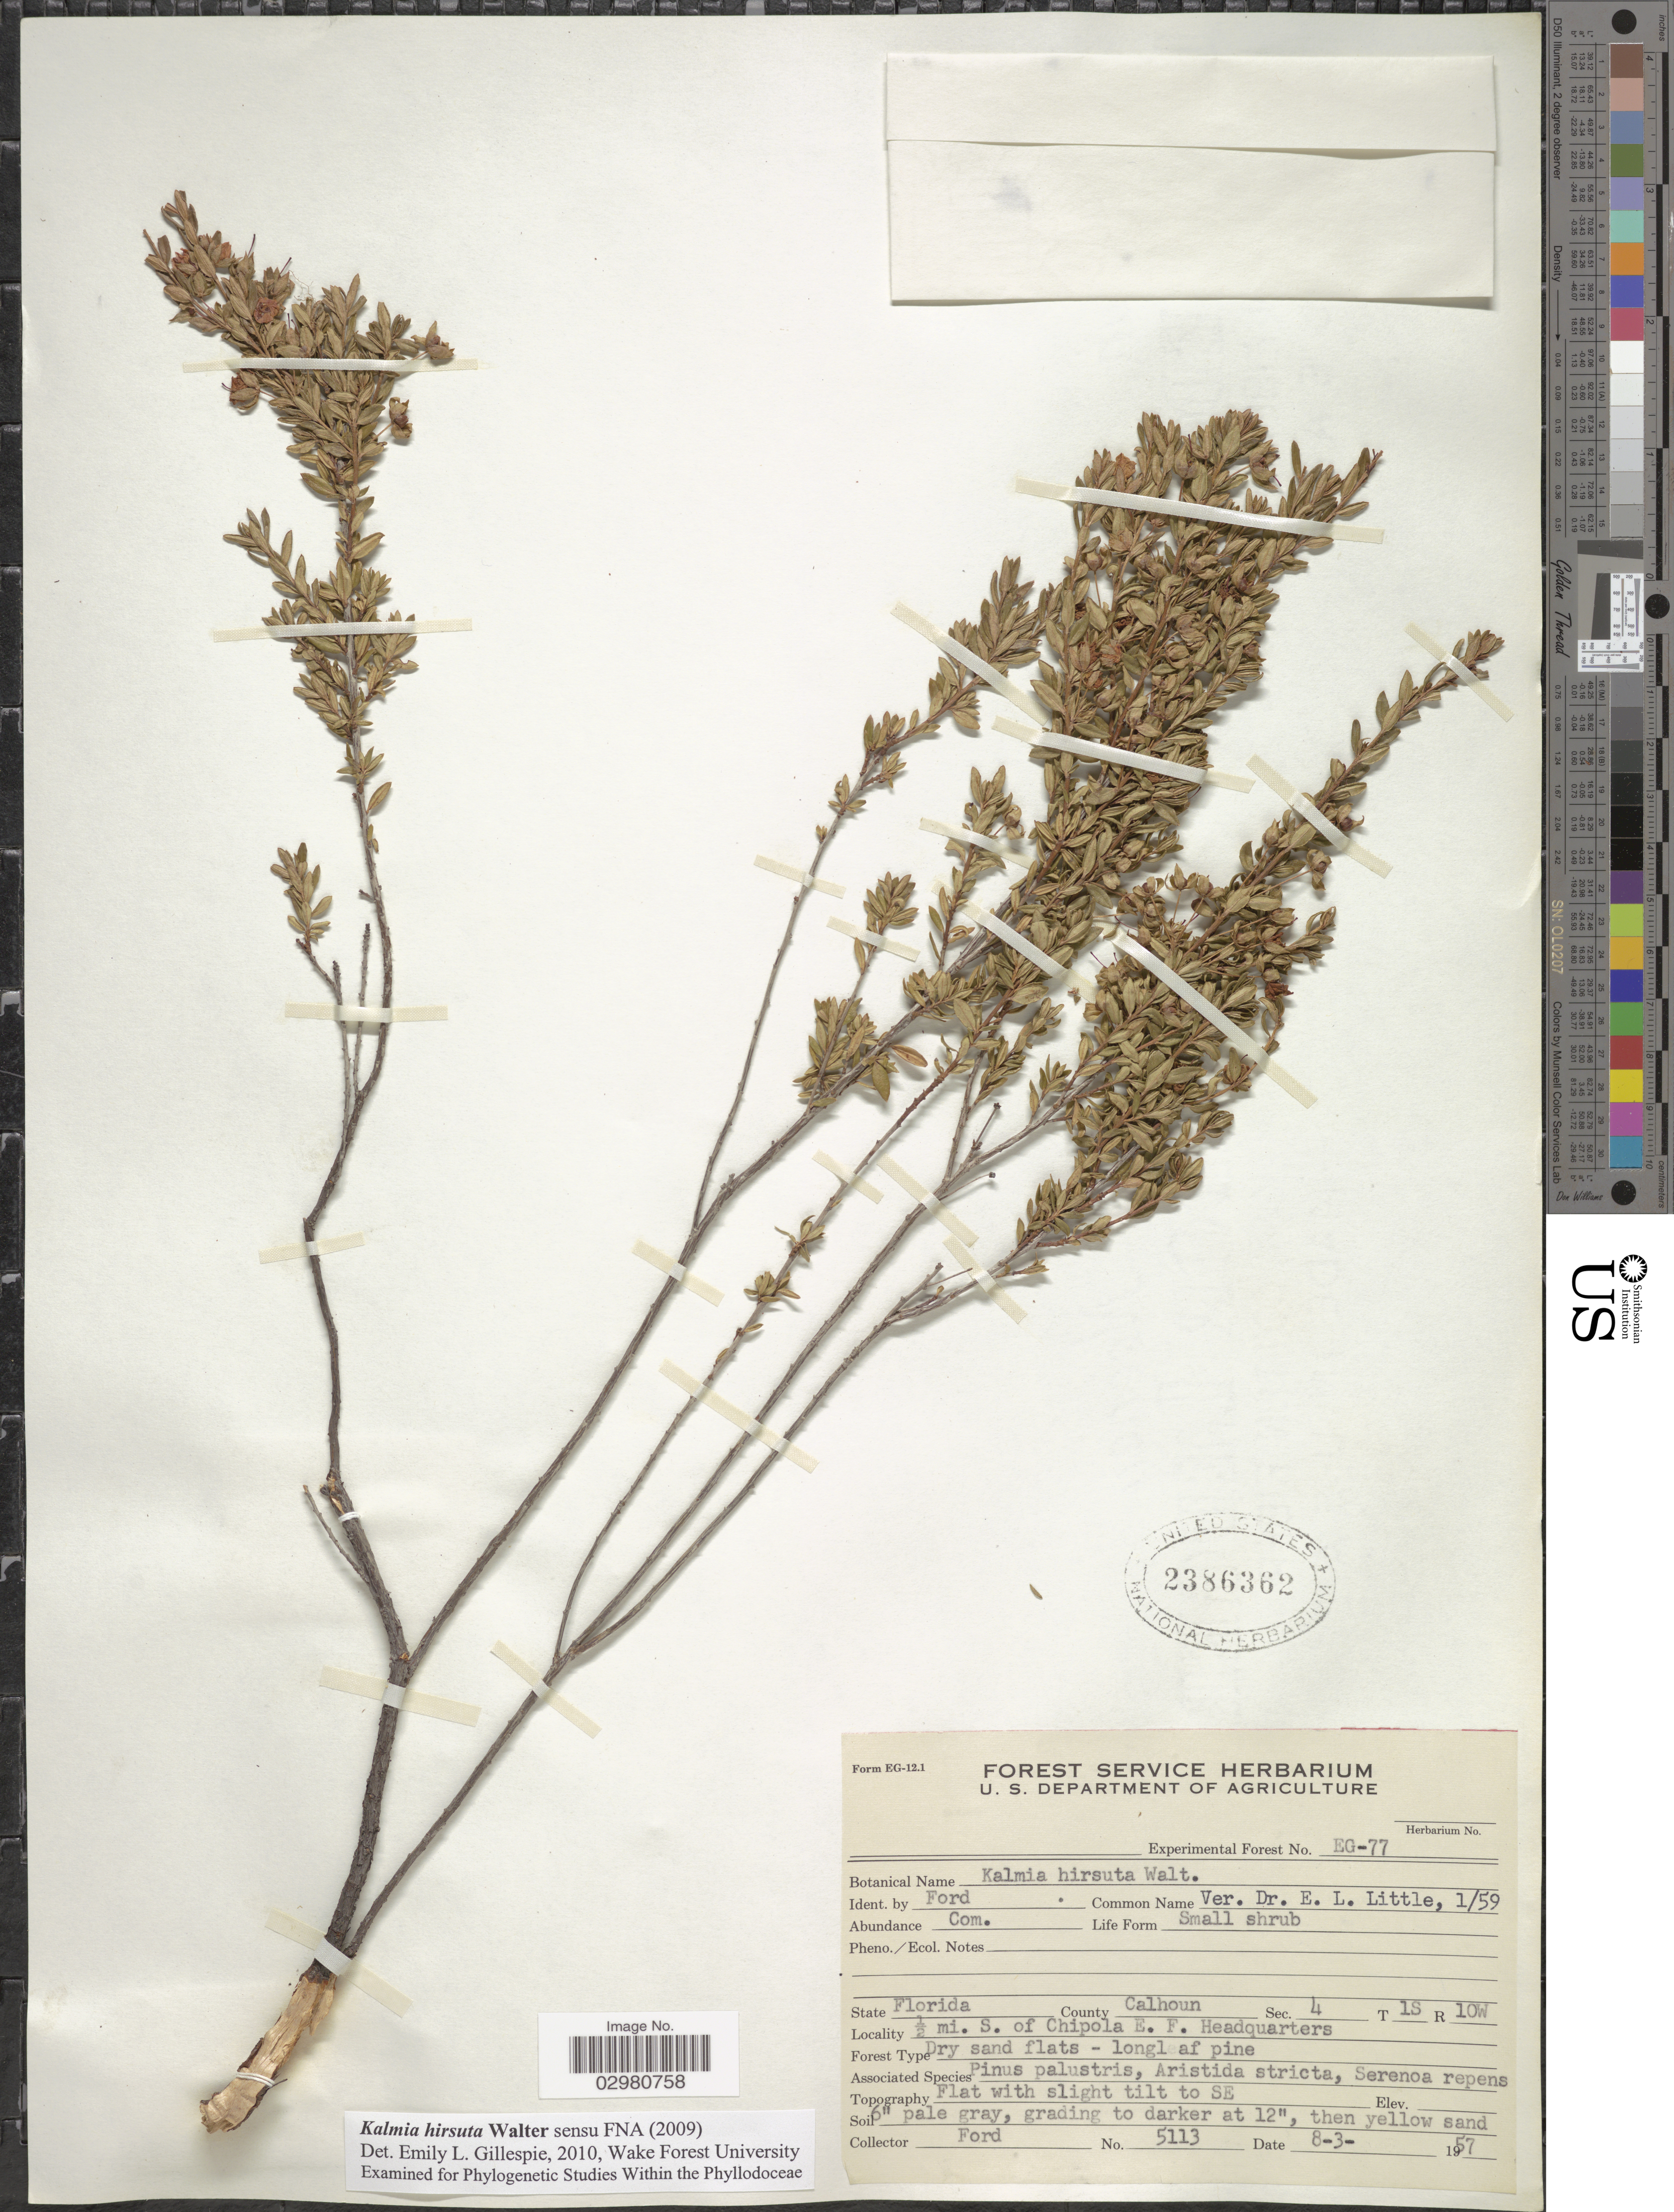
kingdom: Plantae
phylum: Tracheophyta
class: Magnoliopsida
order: Ericales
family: Ericaceae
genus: Kalmia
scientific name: Kalmia hirsuta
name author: Walter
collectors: -. Ford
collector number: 5113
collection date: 1957-08-03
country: United States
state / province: Florida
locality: County Calhoun. Sec. 4. T 1S R 10W. ½ mi. S. of Chipola E. F. Headquarters.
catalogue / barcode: US 2386362